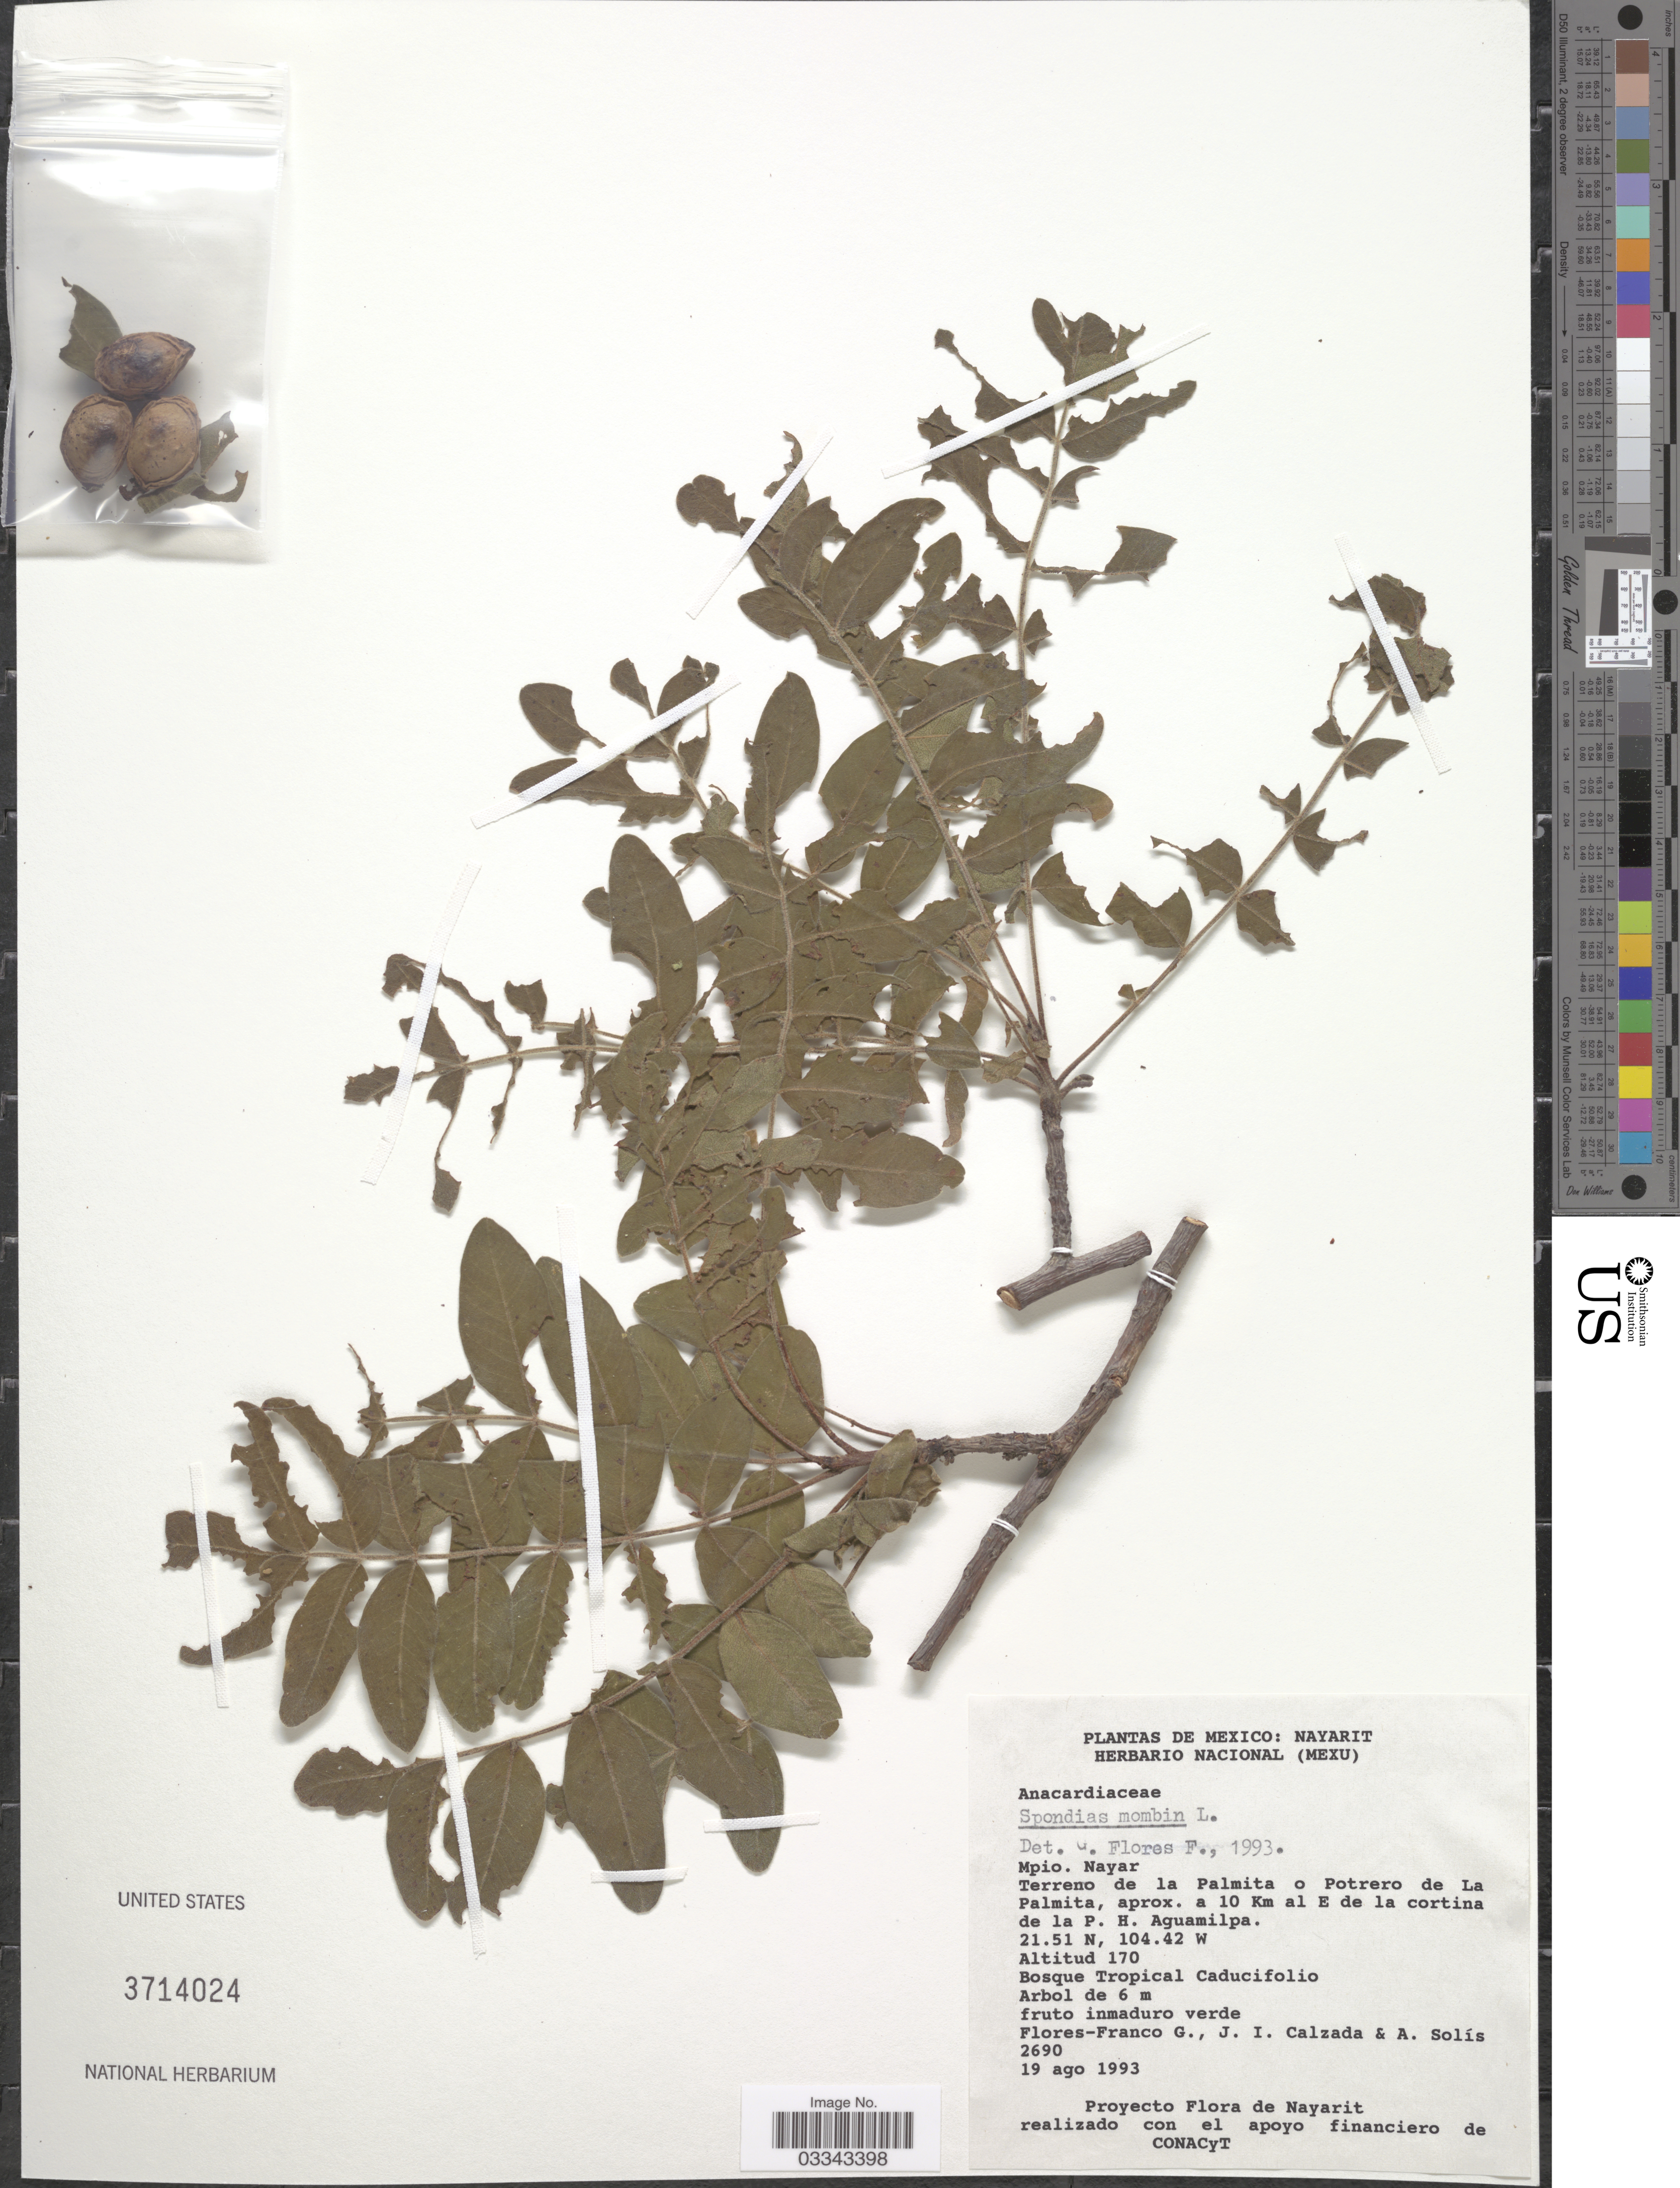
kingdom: Plantae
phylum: Tracheophyta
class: Magnoliopsida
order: Sapindales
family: Anacardiaceae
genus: Cyrtocarpa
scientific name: Cyrtocarpa procera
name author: Kunth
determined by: Mitchell, John D.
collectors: G. Flores F., J. I. Calzada & A. Solis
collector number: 2690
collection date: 1993-08-19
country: Mexico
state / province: Nayarit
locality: Mpio. Nayar. Terreno de la Palmita o Potrero de La Palmita, aprox. a 10 Km al E de la cortina de la P. H. Aguamilpa.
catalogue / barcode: US 3714024